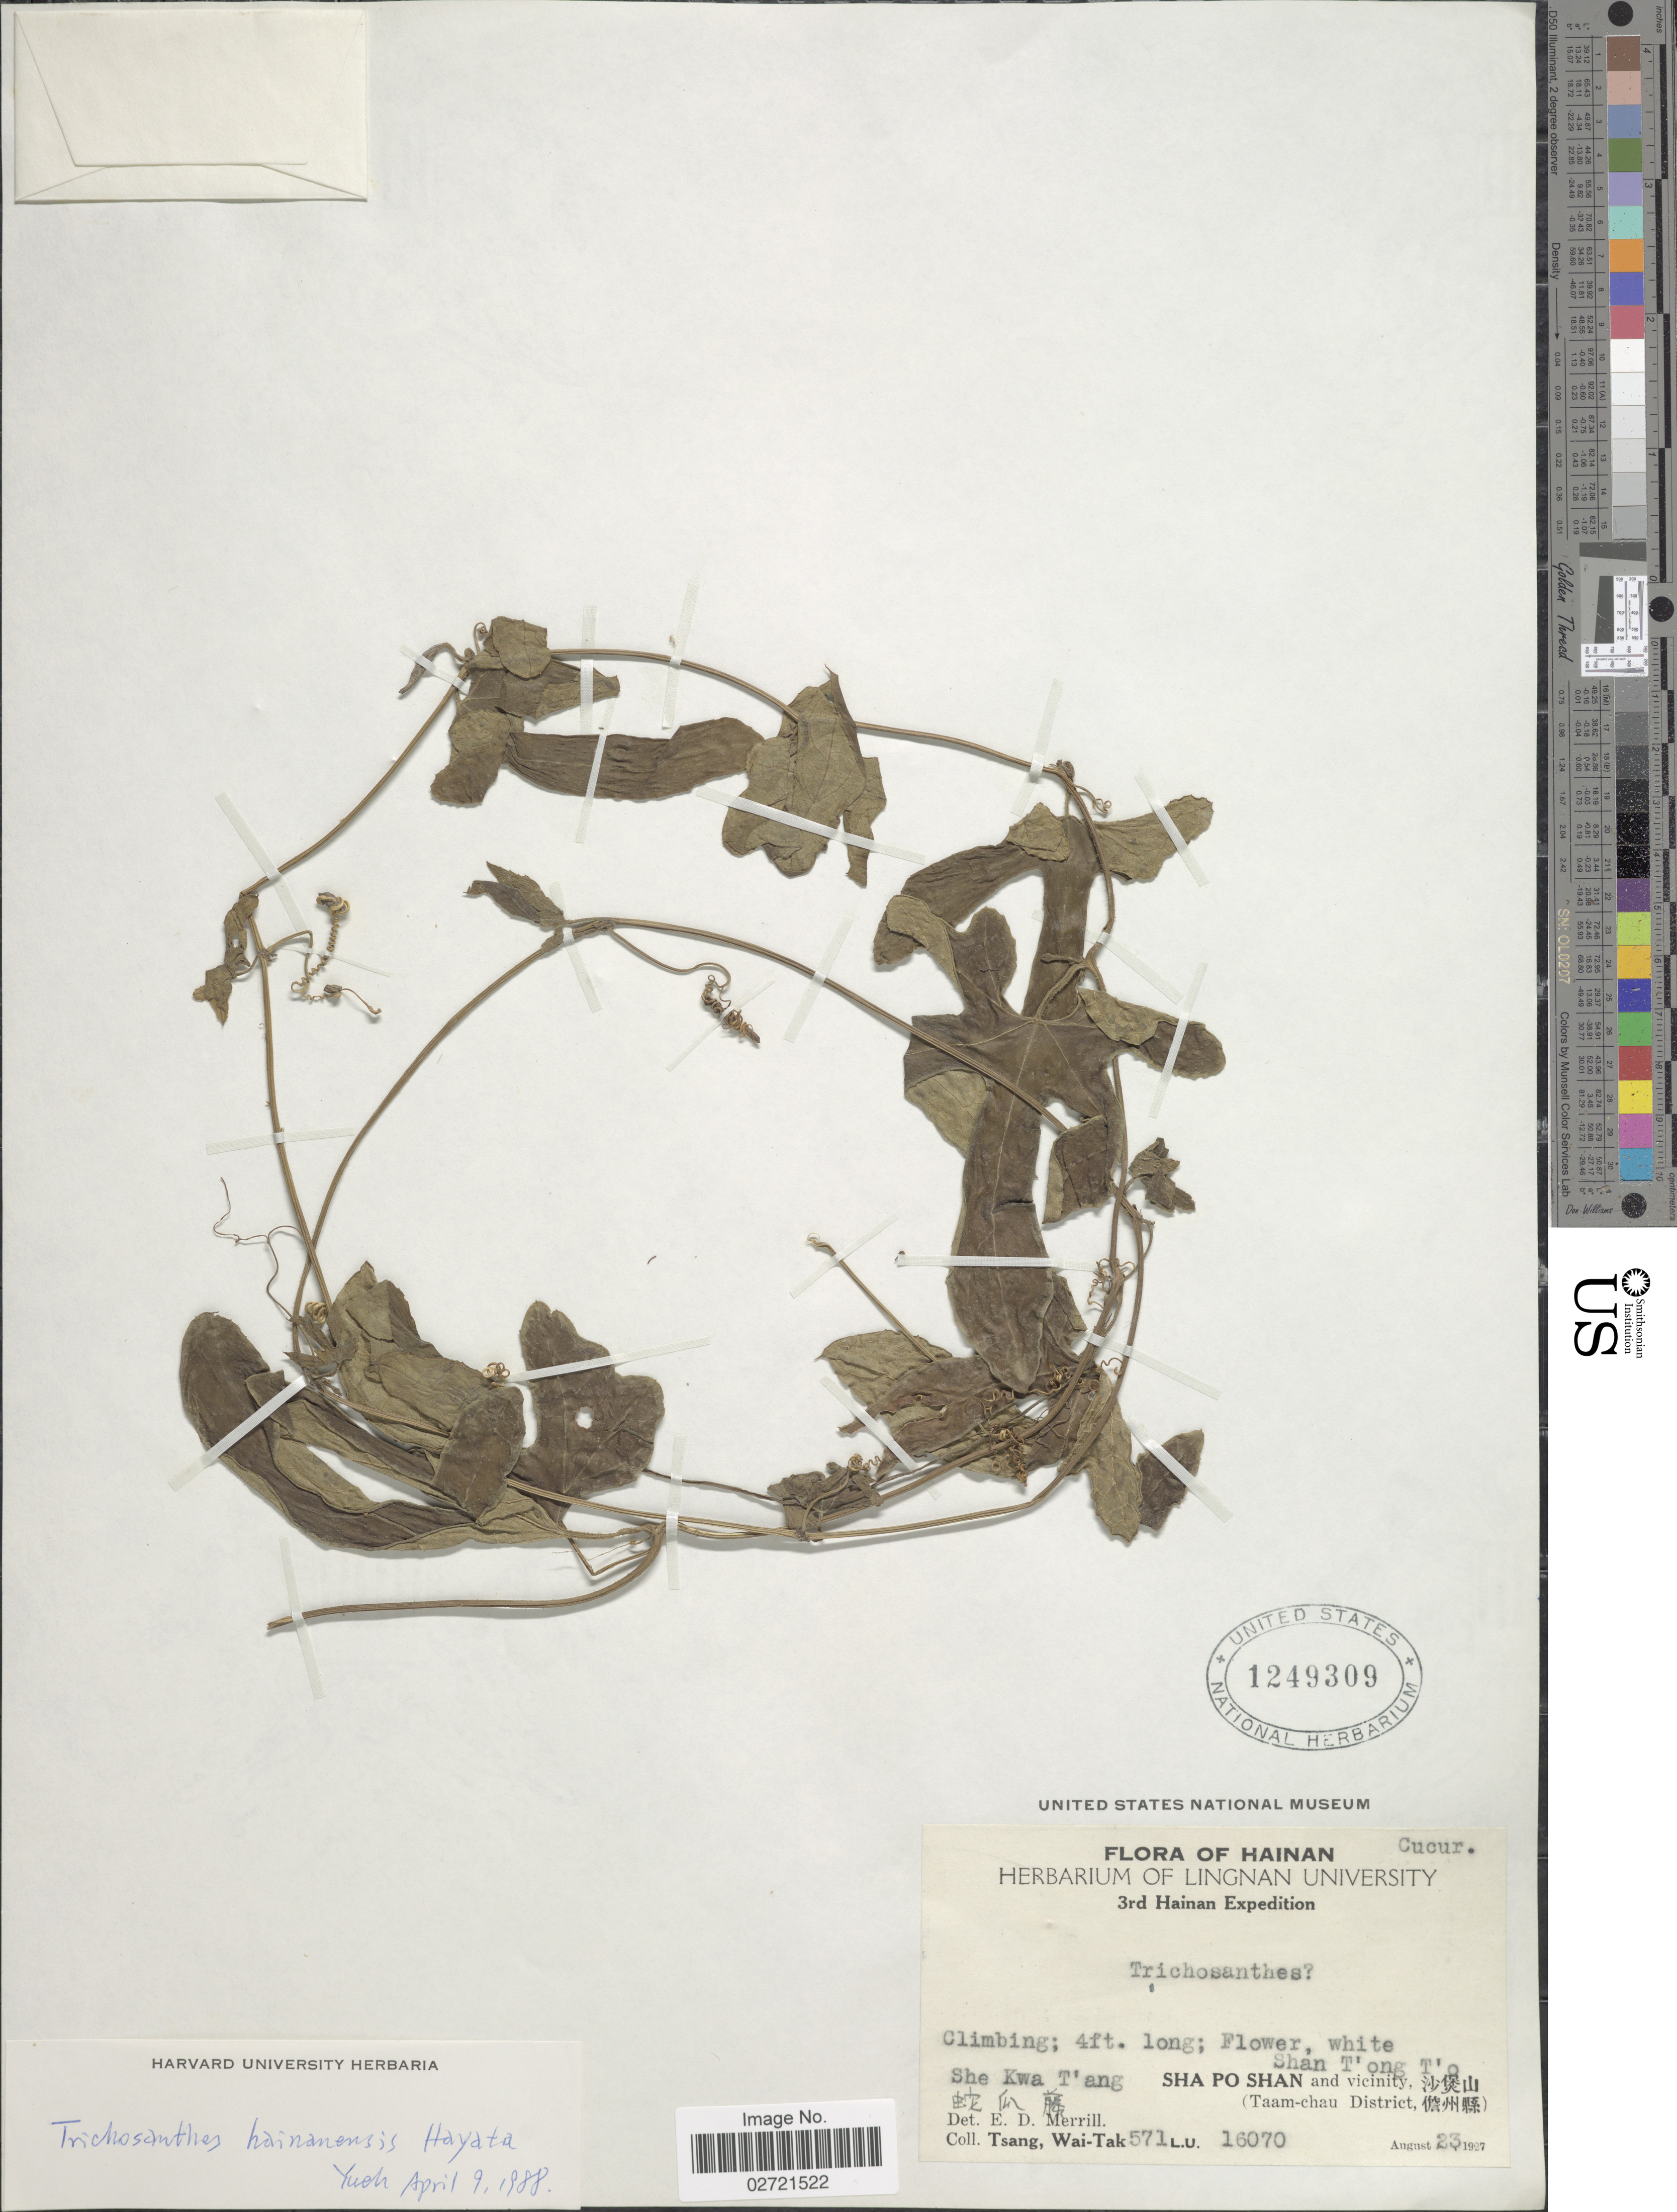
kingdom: Plantae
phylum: Tracheophyta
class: Magnoliopsida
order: Cucurbitales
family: Cucurbitaceae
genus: Trichosanthes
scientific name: Trichosanthes hainanensis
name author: Hayata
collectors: W. T. Tsang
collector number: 571/16070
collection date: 1927-08-23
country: China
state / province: Hainan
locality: Hainan, Sha Po Shan and vicinity (Taam-chau District) Shan T'ong T'o, She Kwa T' ang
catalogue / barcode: US 1249309